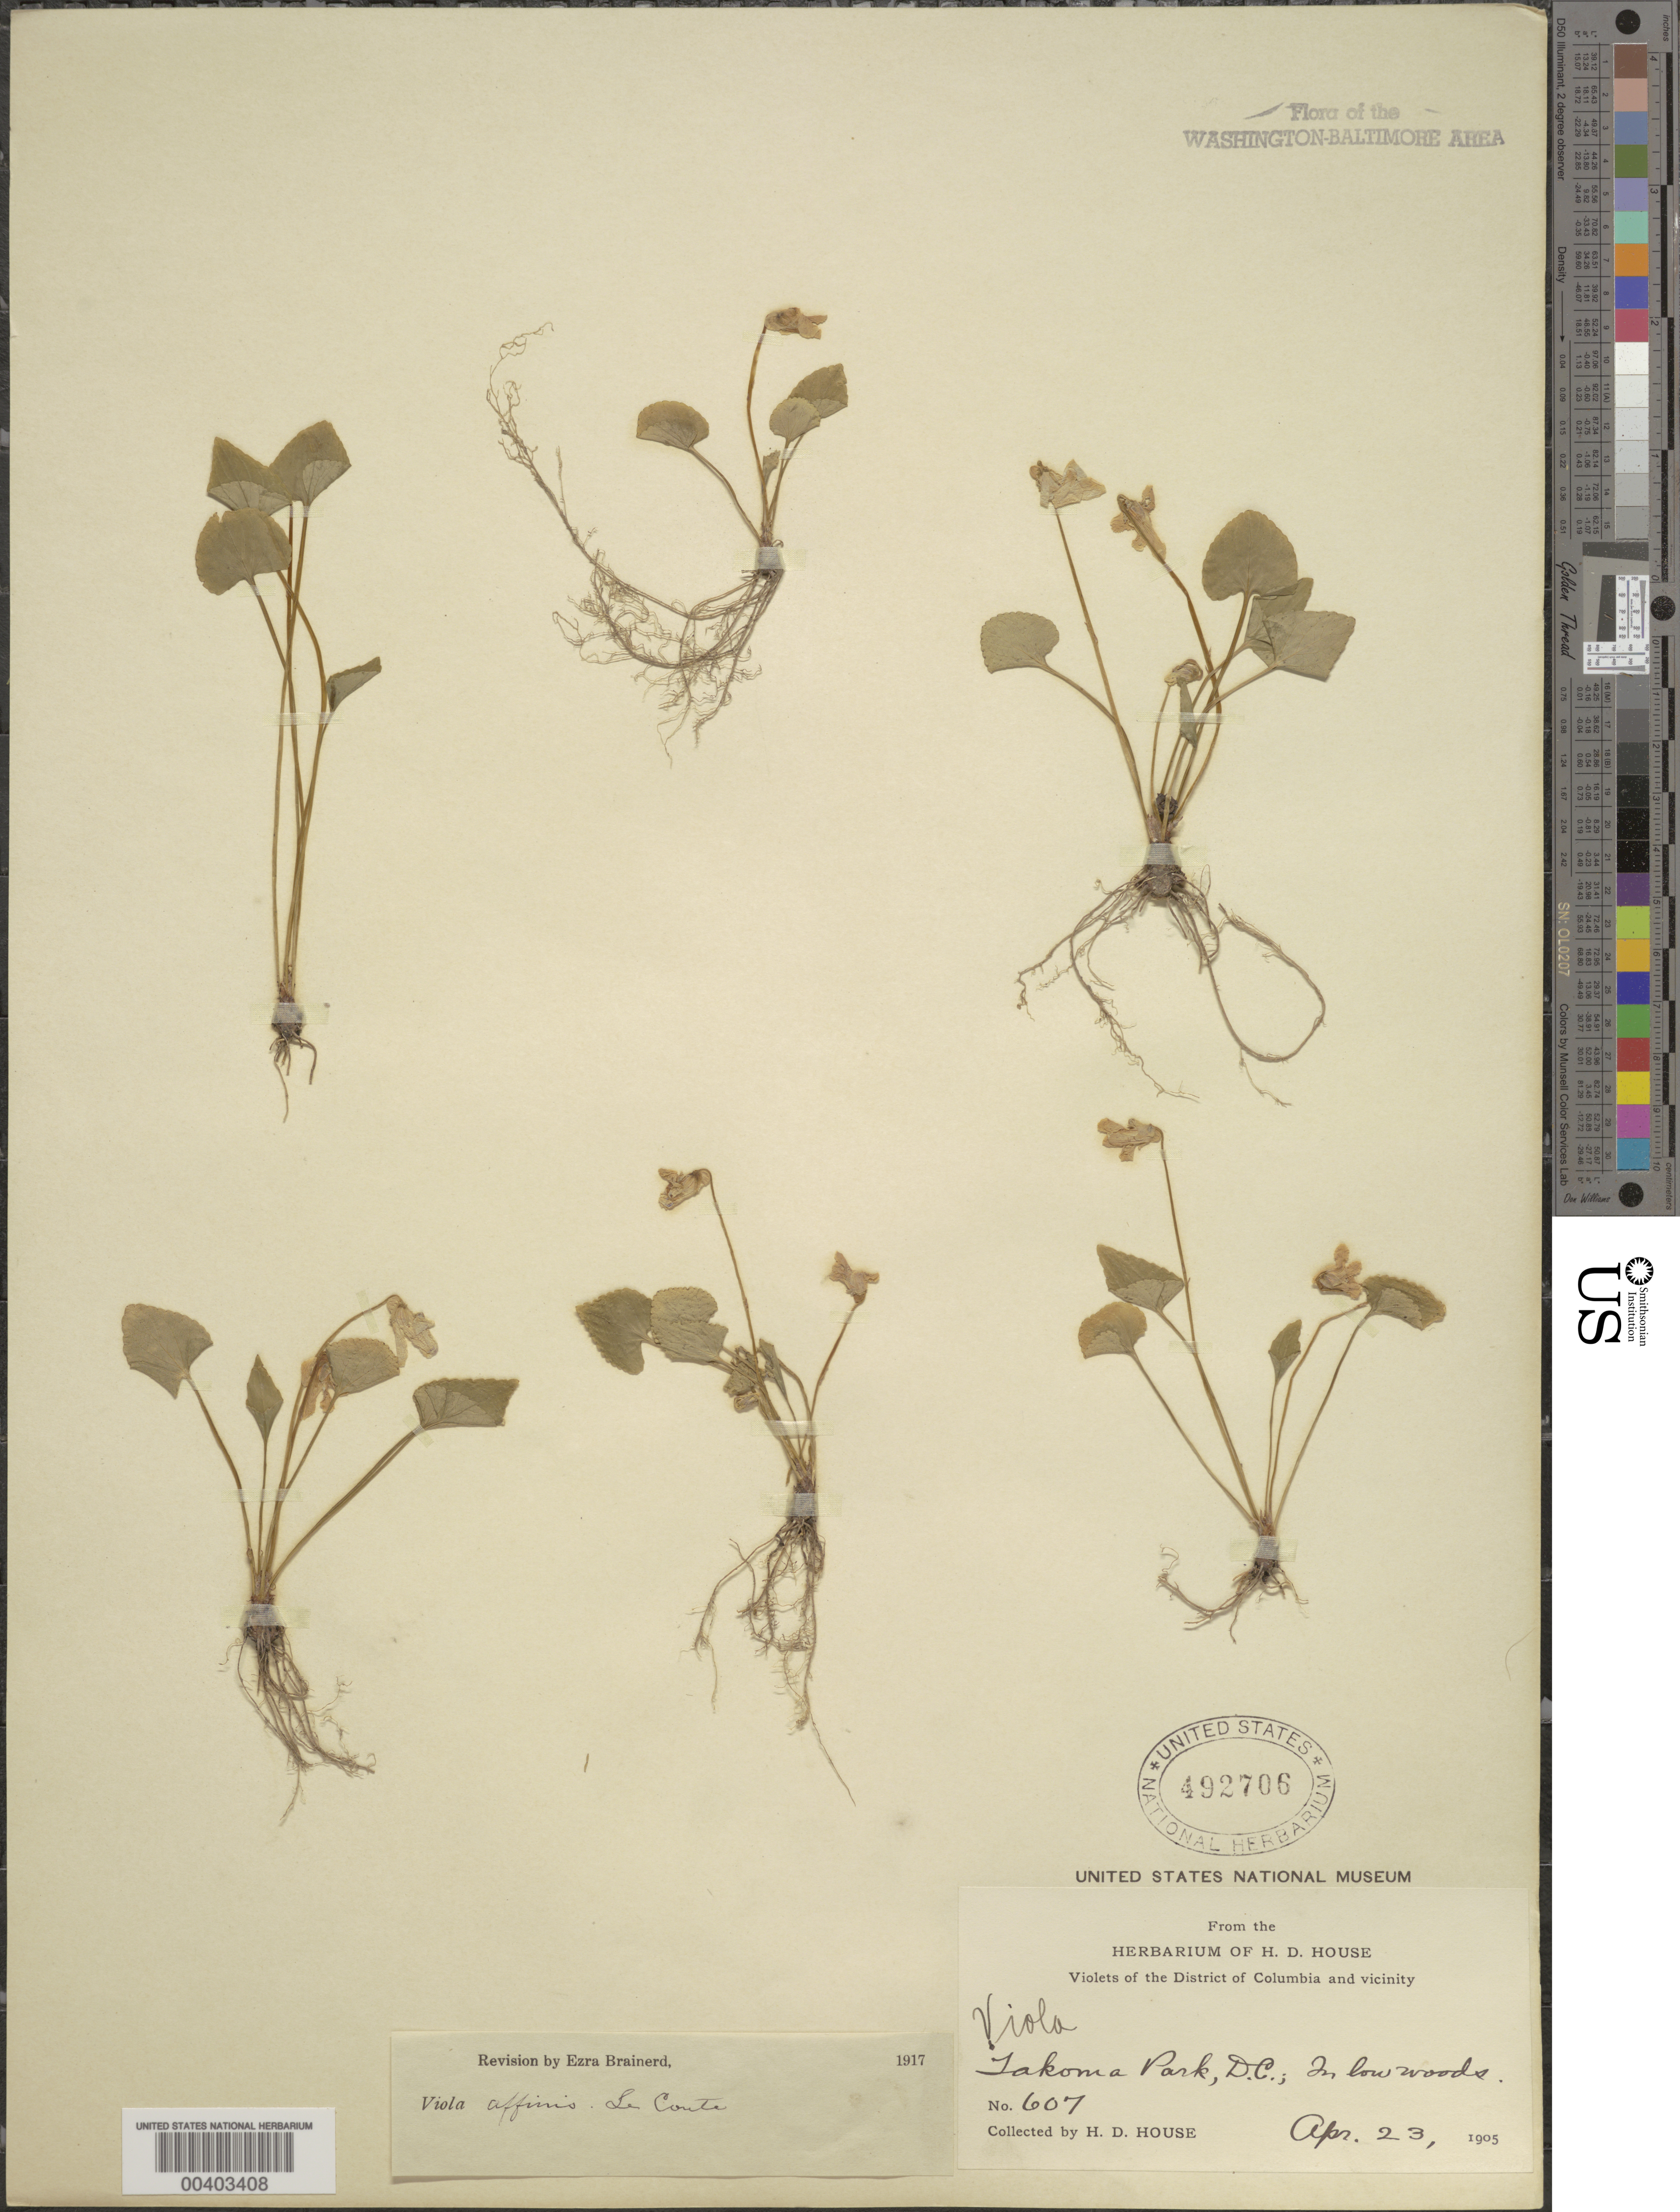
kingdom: Plantae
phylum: Tracheophyta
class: Magnoliopsida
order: Malpighiales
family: Violaceae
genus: Viola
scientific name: Viola sororia var. affinis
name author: (LeConte) McKinney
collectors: H. D. House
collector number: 607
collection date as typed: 23 Apr 1905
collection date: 1905-04-23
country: United States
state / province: District of Columbia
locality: Takoma Park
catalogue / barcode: US 492706